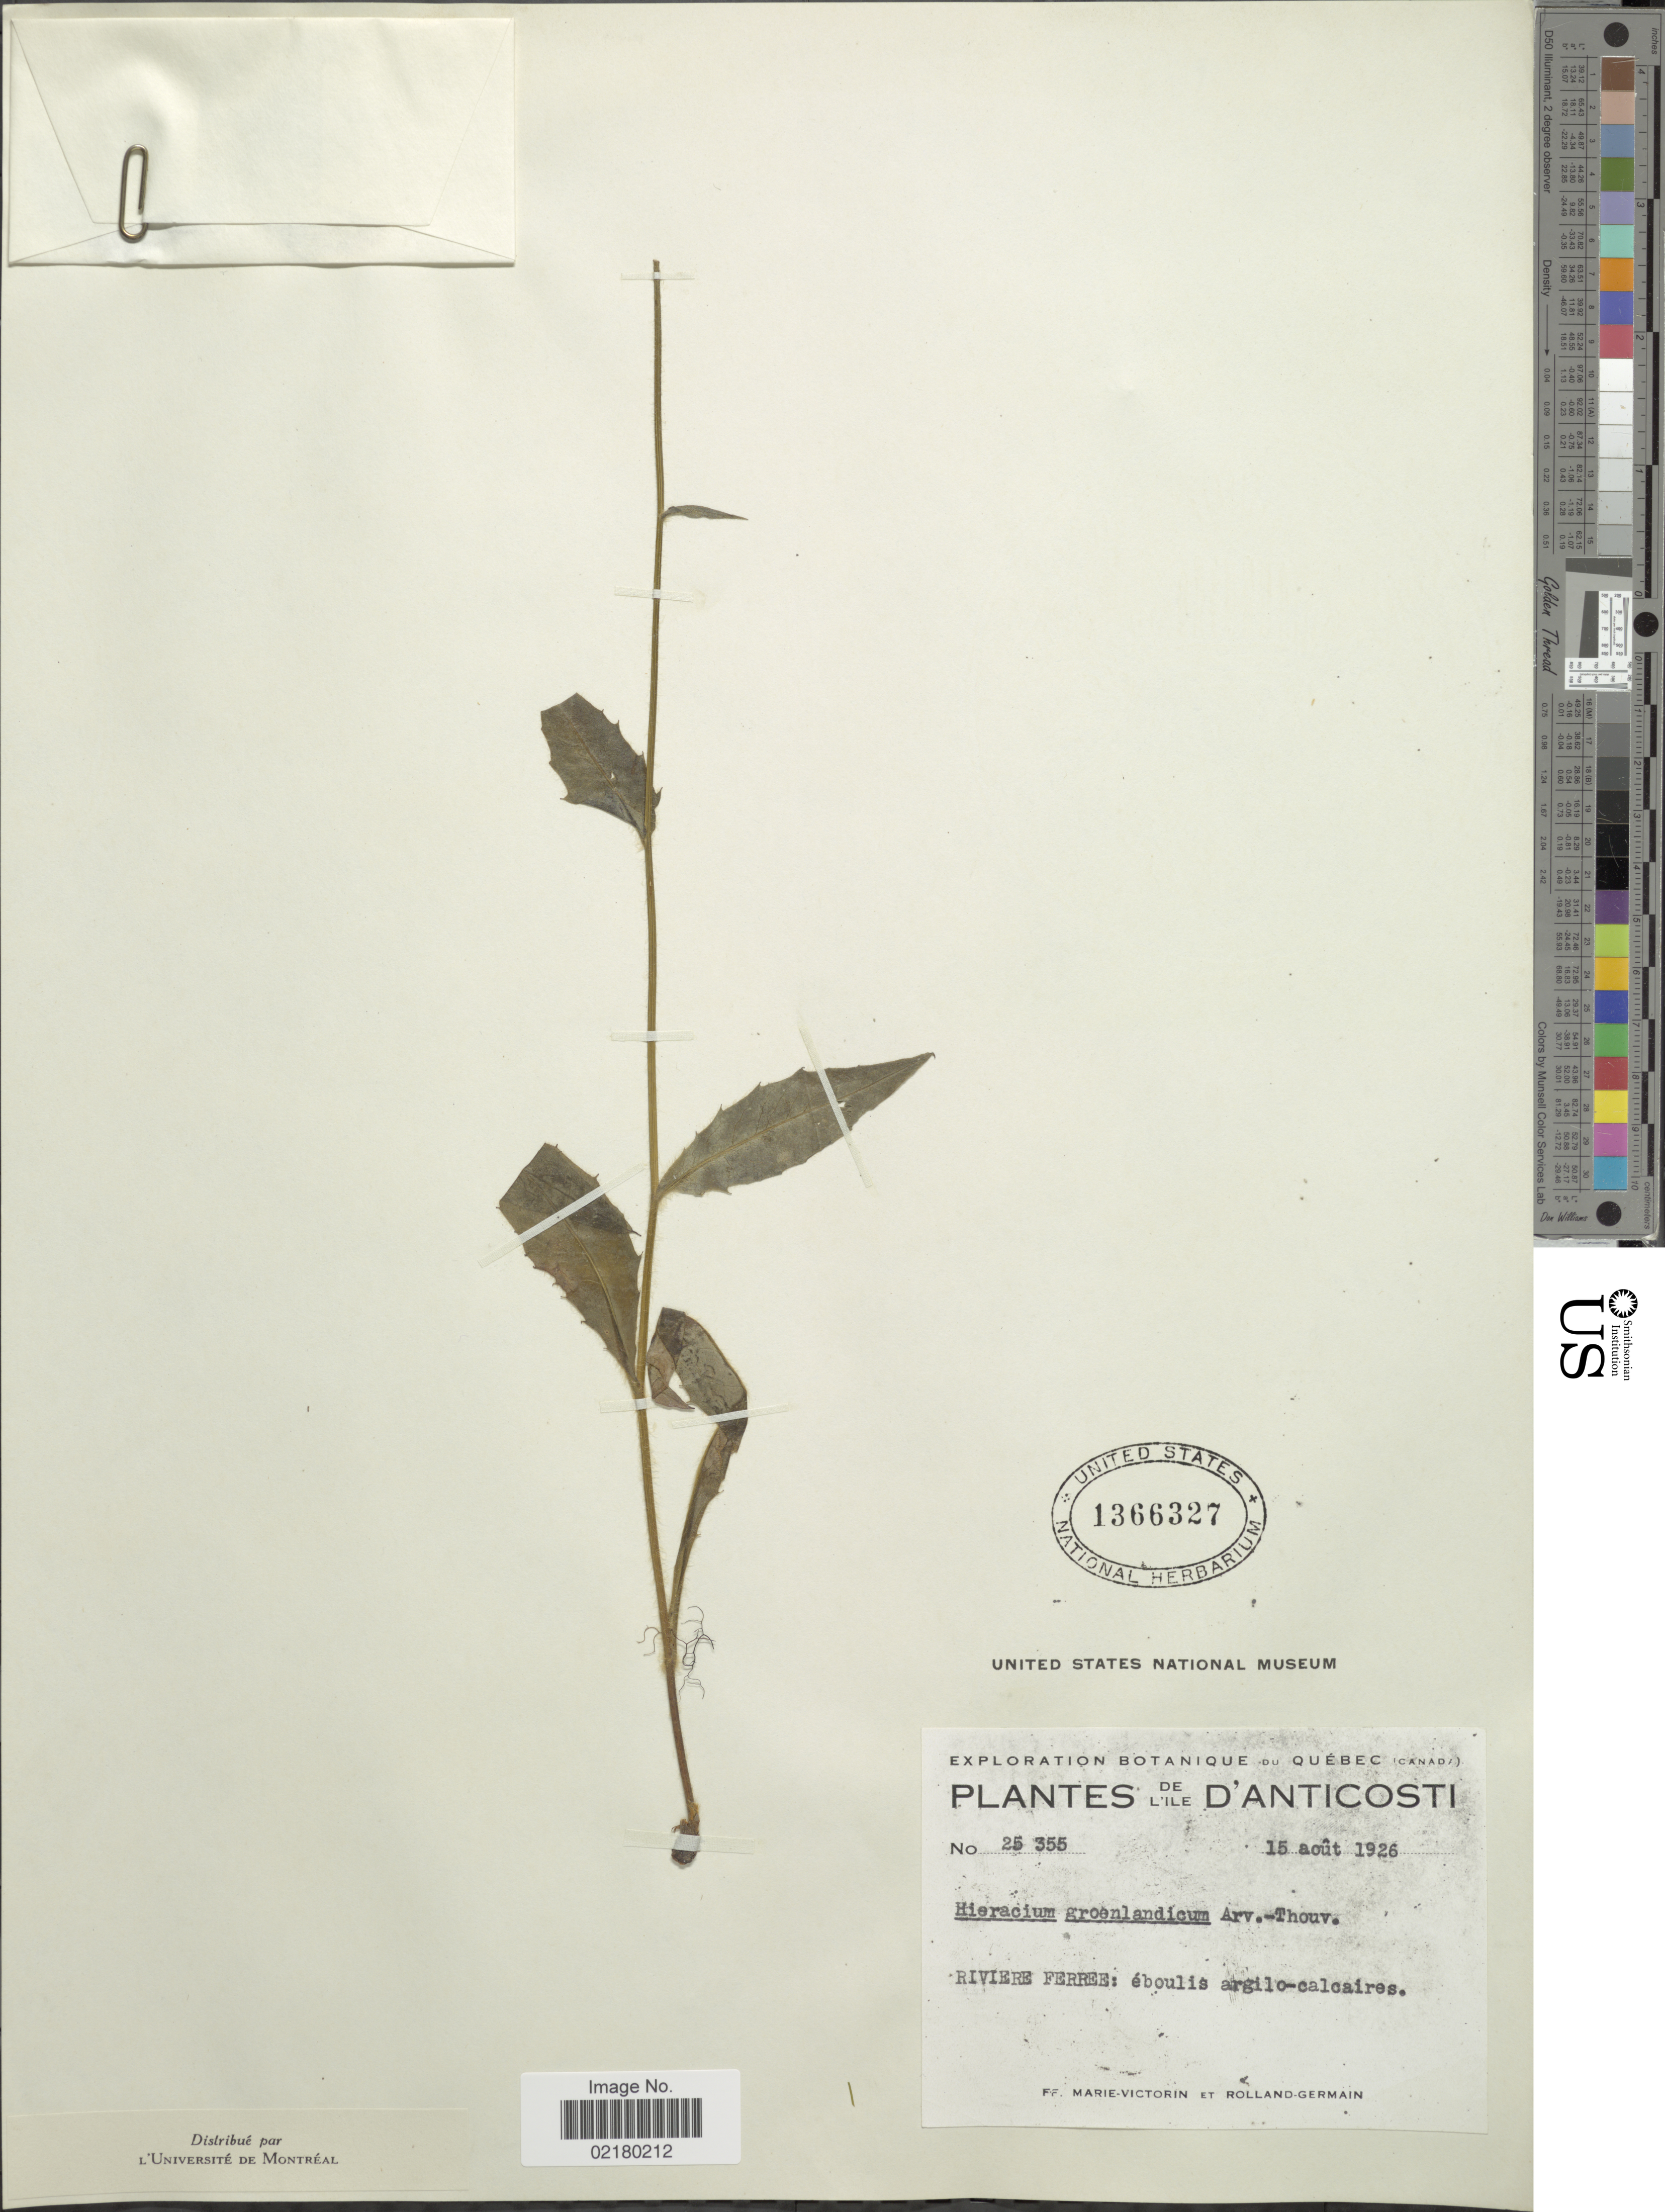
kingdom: Plantae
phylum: Tracheophyta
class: Magnoliopsida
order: Asterales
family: Asteraceae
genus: Hieracium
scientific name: Hieracium lachenalii subsp. cruenifolium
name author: (Dahlst. & Lübeck) Zahn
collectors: F. Marie-Victorin & Rolland-Germain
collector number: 25355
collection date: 1926-08-15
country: Canada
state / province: Quebec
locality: De L'ile D'Anticosti, Riviere Ferree: éboulis argilo-calcaires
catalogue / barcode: US 1366327